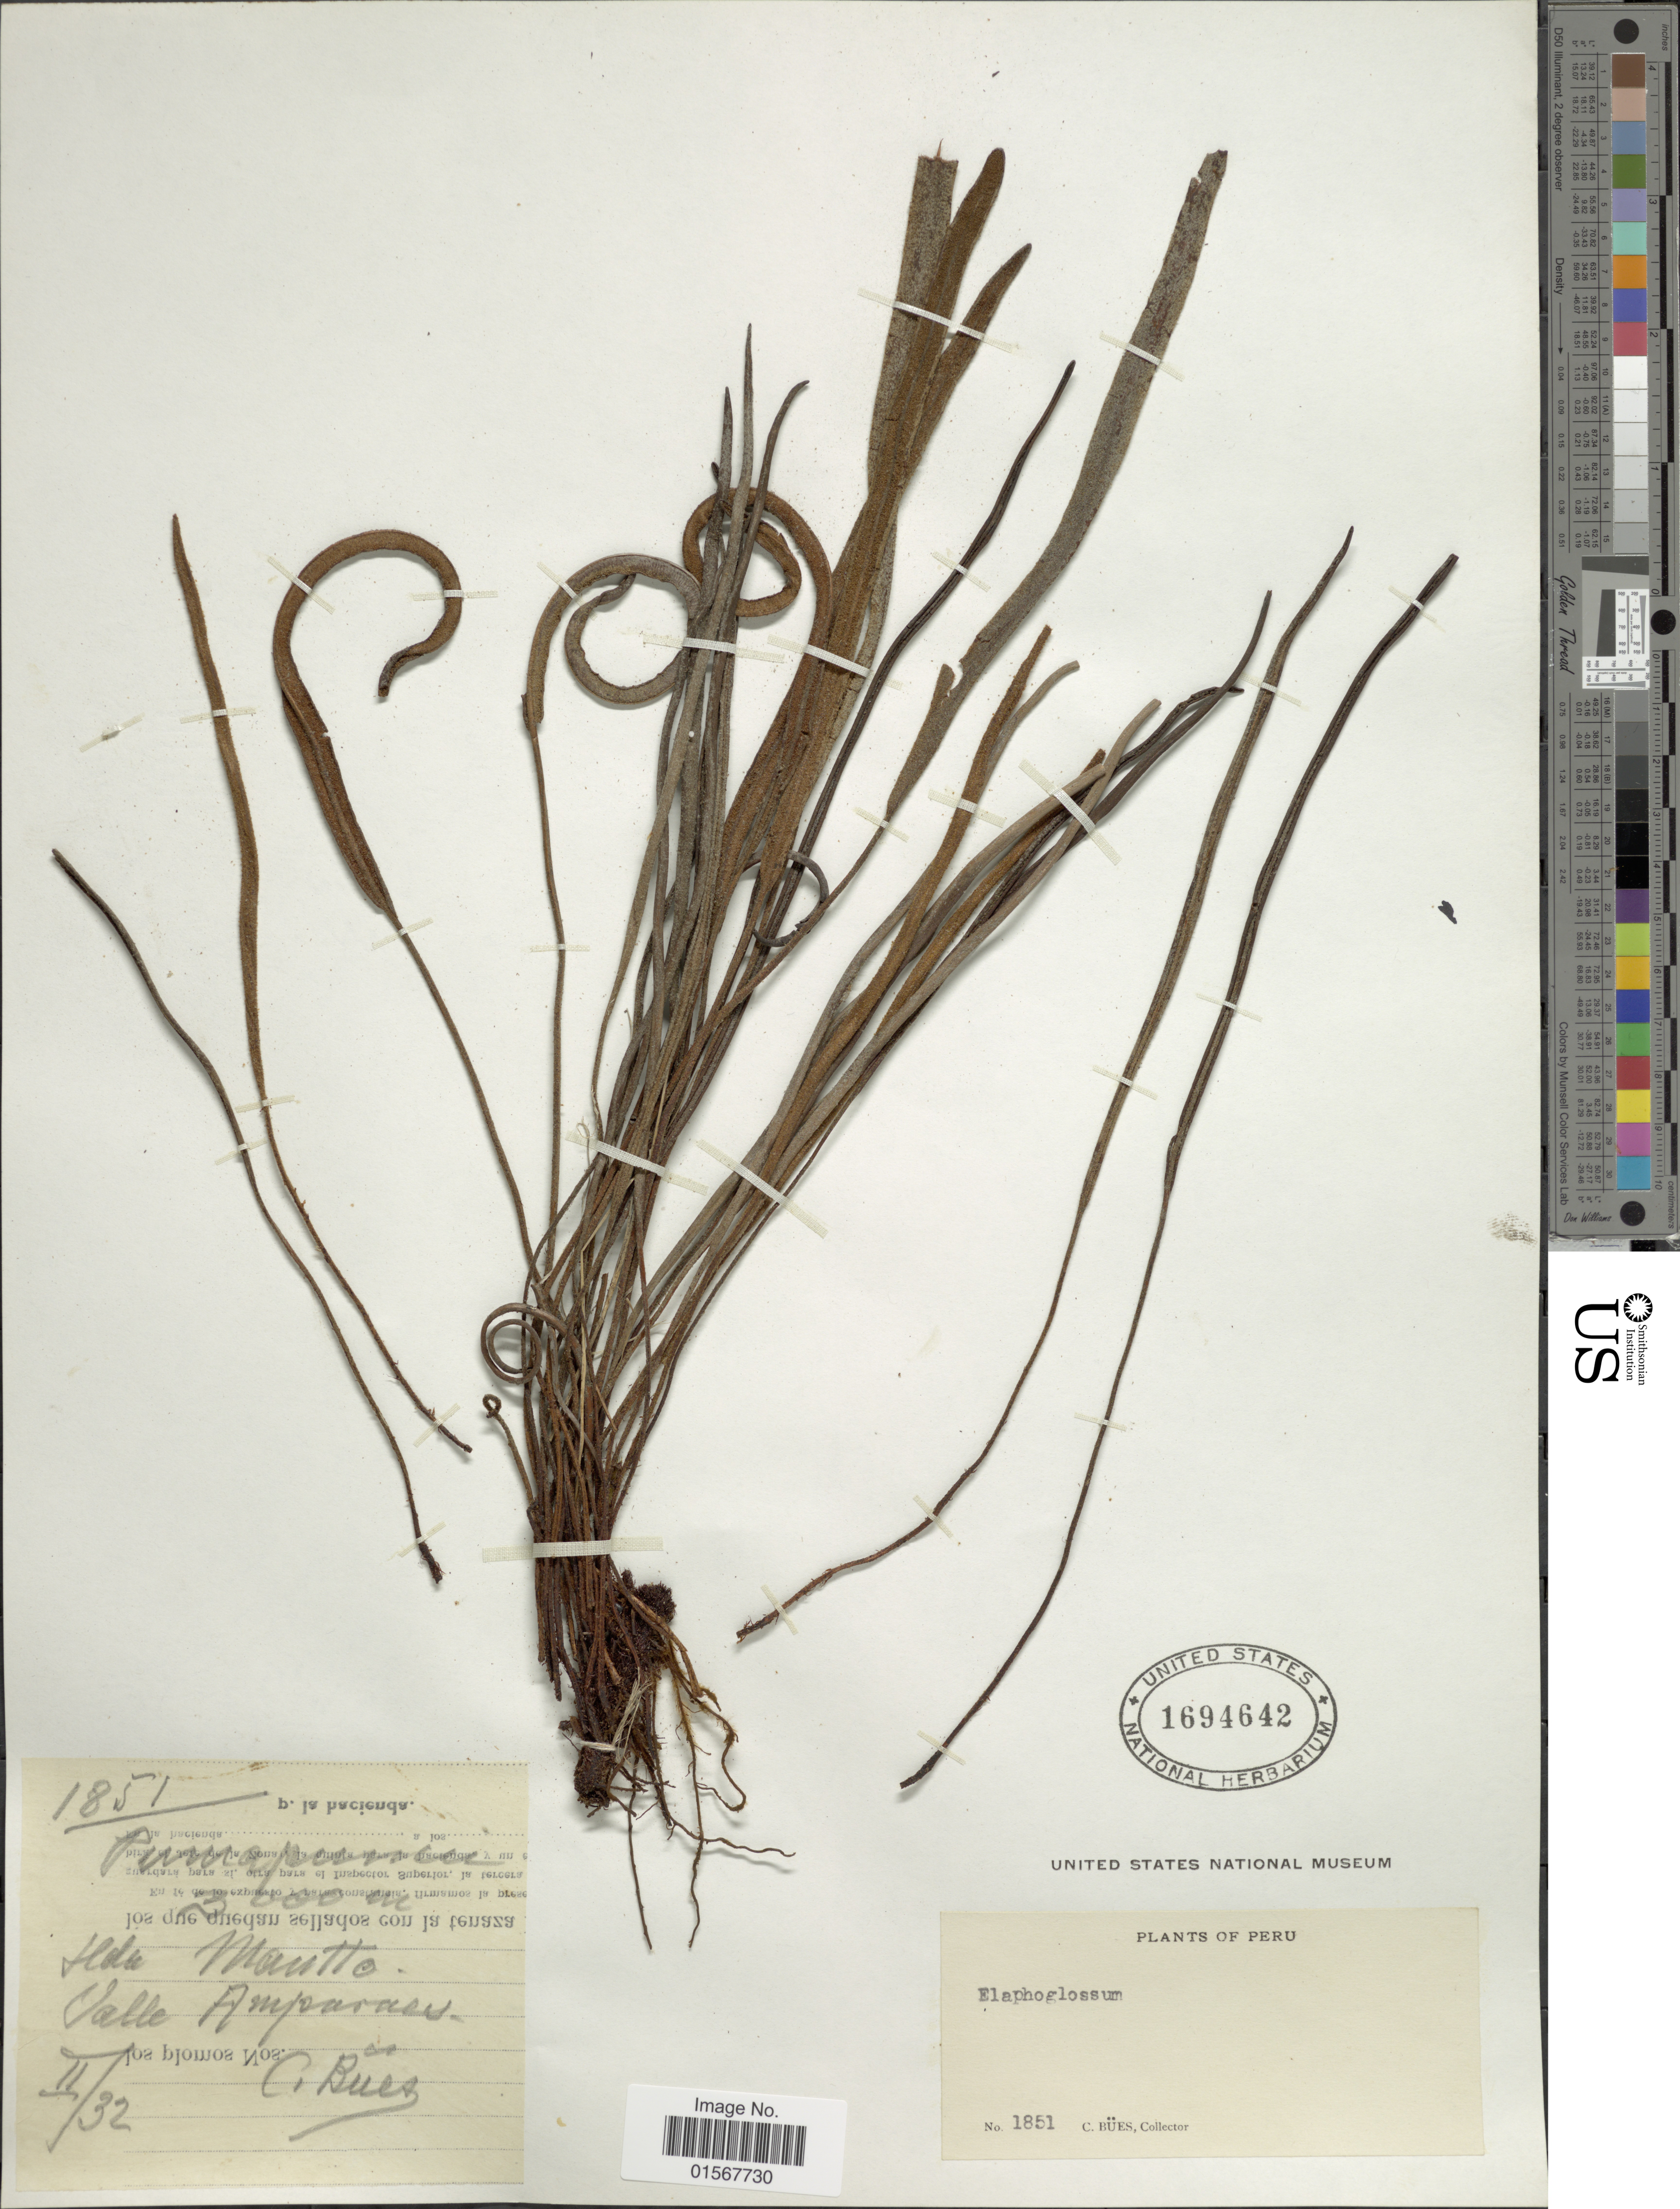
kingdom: Plantae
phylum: Tracheophyta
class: Polypodiopsida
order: Polypodiales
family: Dryopteridaceae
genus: Elaphoglossum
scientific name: Elaphoglossum tectum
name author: (Humb. & Bonpl.) Moore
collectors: C. Bues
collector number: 1851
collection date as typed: Transcribed d/m/y: /11/32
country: Peru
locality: Mannto Valle Amparaes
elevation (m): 3000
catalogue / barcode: US 1694642